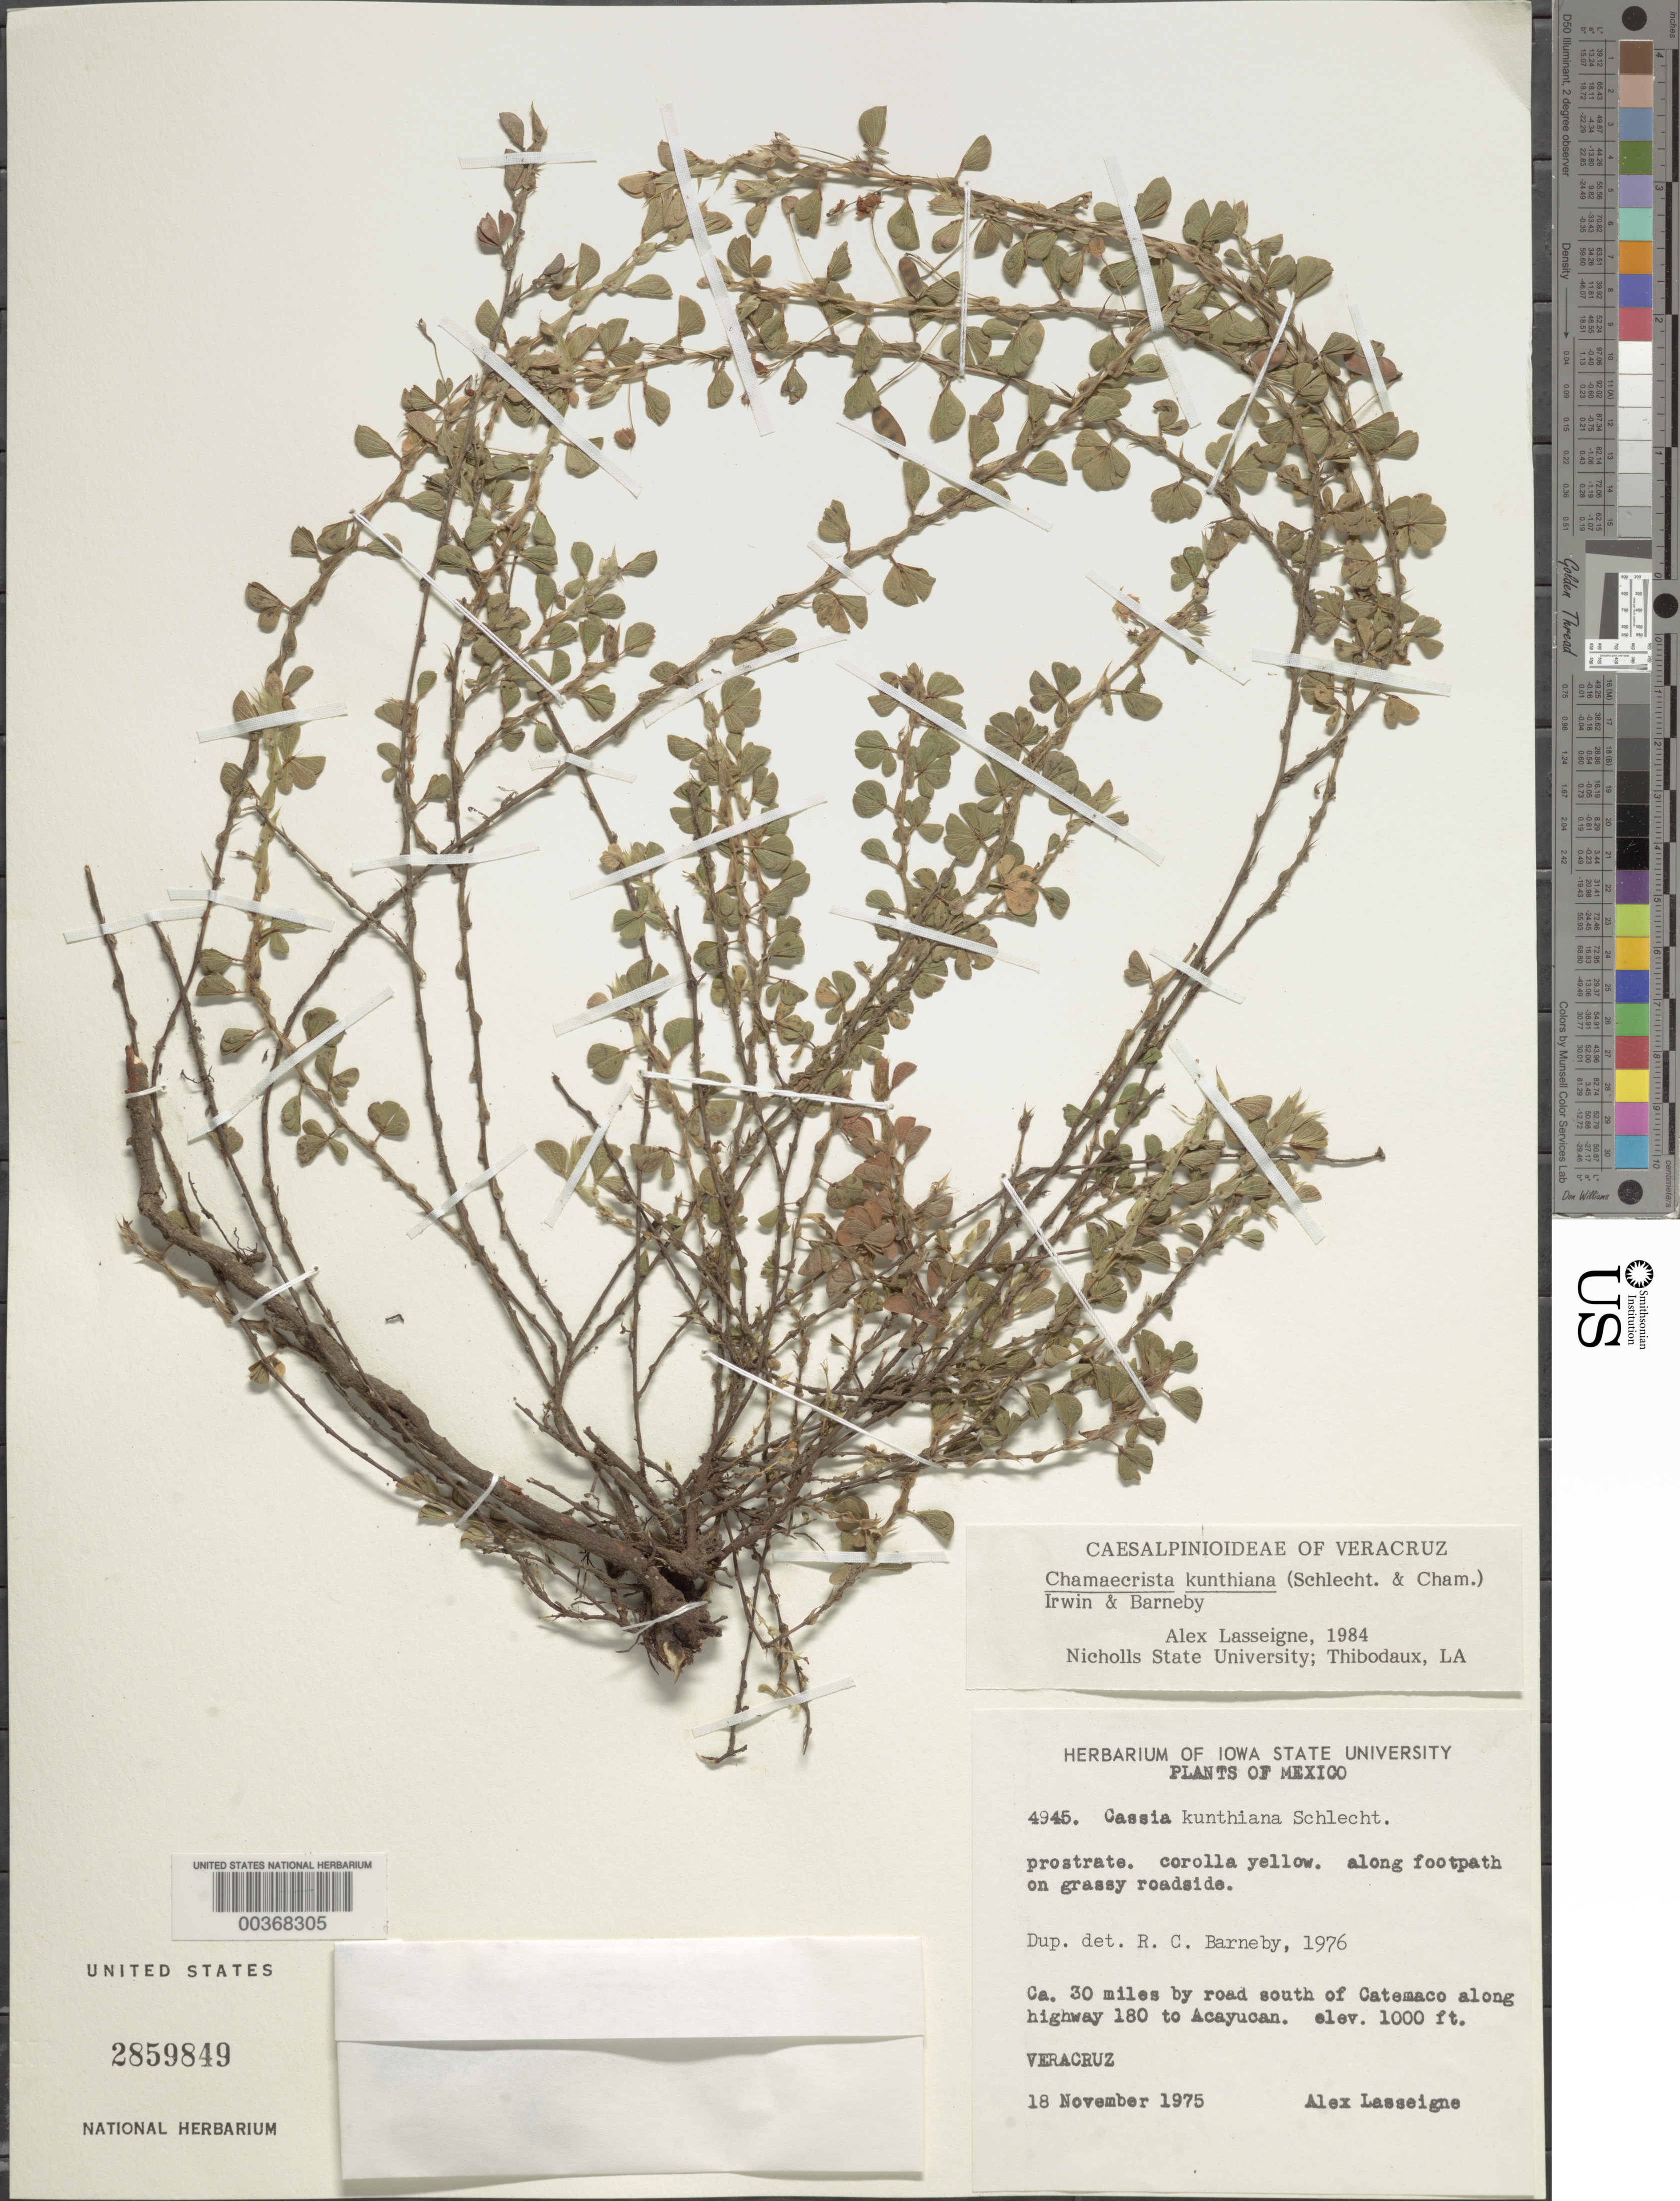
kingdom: Plantae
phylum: Tracheophyta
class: Magnoliopsida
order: Fabales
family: Fabaceae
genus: Chamaecrista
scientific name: Chamaecrista kunthiana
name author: (Schltdl. & Cham.) H.S. Irwin & Barneby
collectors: A. Lasseigne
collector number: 4945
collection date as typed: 18 Nov 1975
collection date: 1975-11-18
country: Mexico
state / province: Veracruz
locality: Ca 30 mi by road S of catemaco along highway 180 to acayucan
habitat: Along footpath on grassy roadside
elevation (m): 305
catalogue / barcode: US 2859849